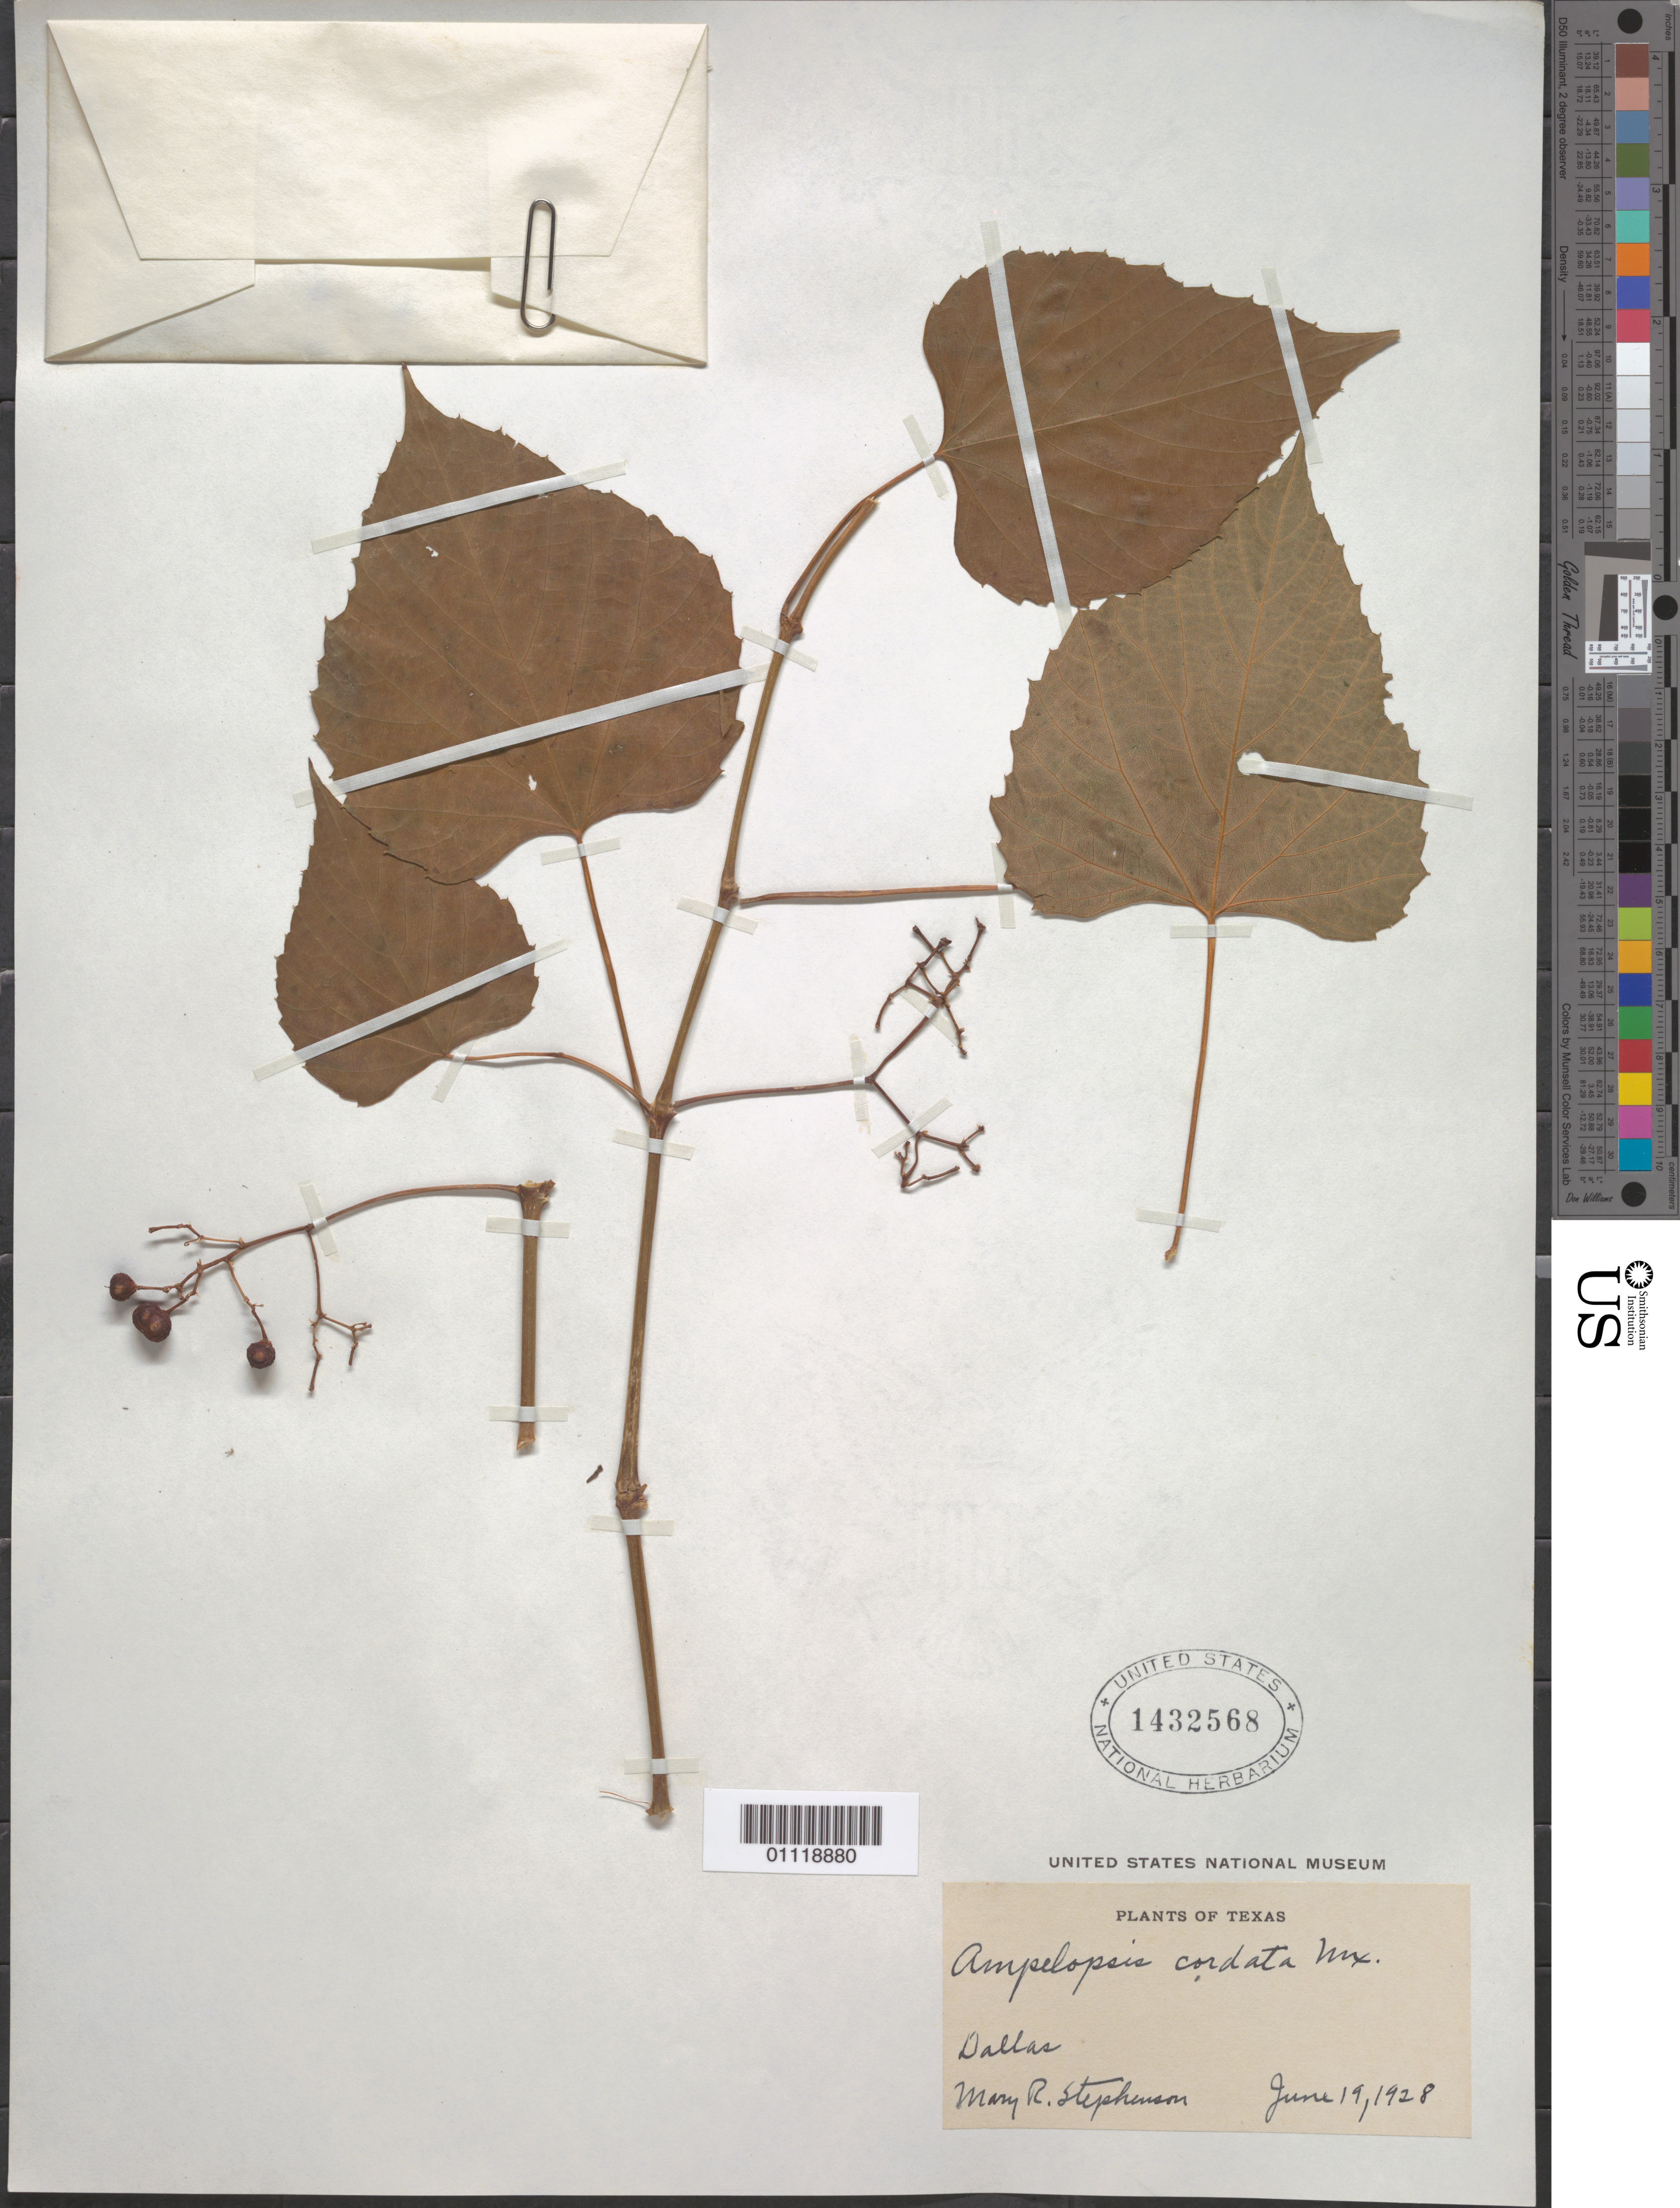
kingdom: Plantae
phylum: Tracheophyta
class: Magnoliopsida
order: Vitales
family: Vitaceae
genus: Ampelopsis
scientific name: Ampelopsis cordata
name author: Michx.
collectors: M. R. Stephenson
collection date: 1928-06-19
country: United States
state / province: Texas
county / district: Dallas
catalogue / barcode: US 1432568